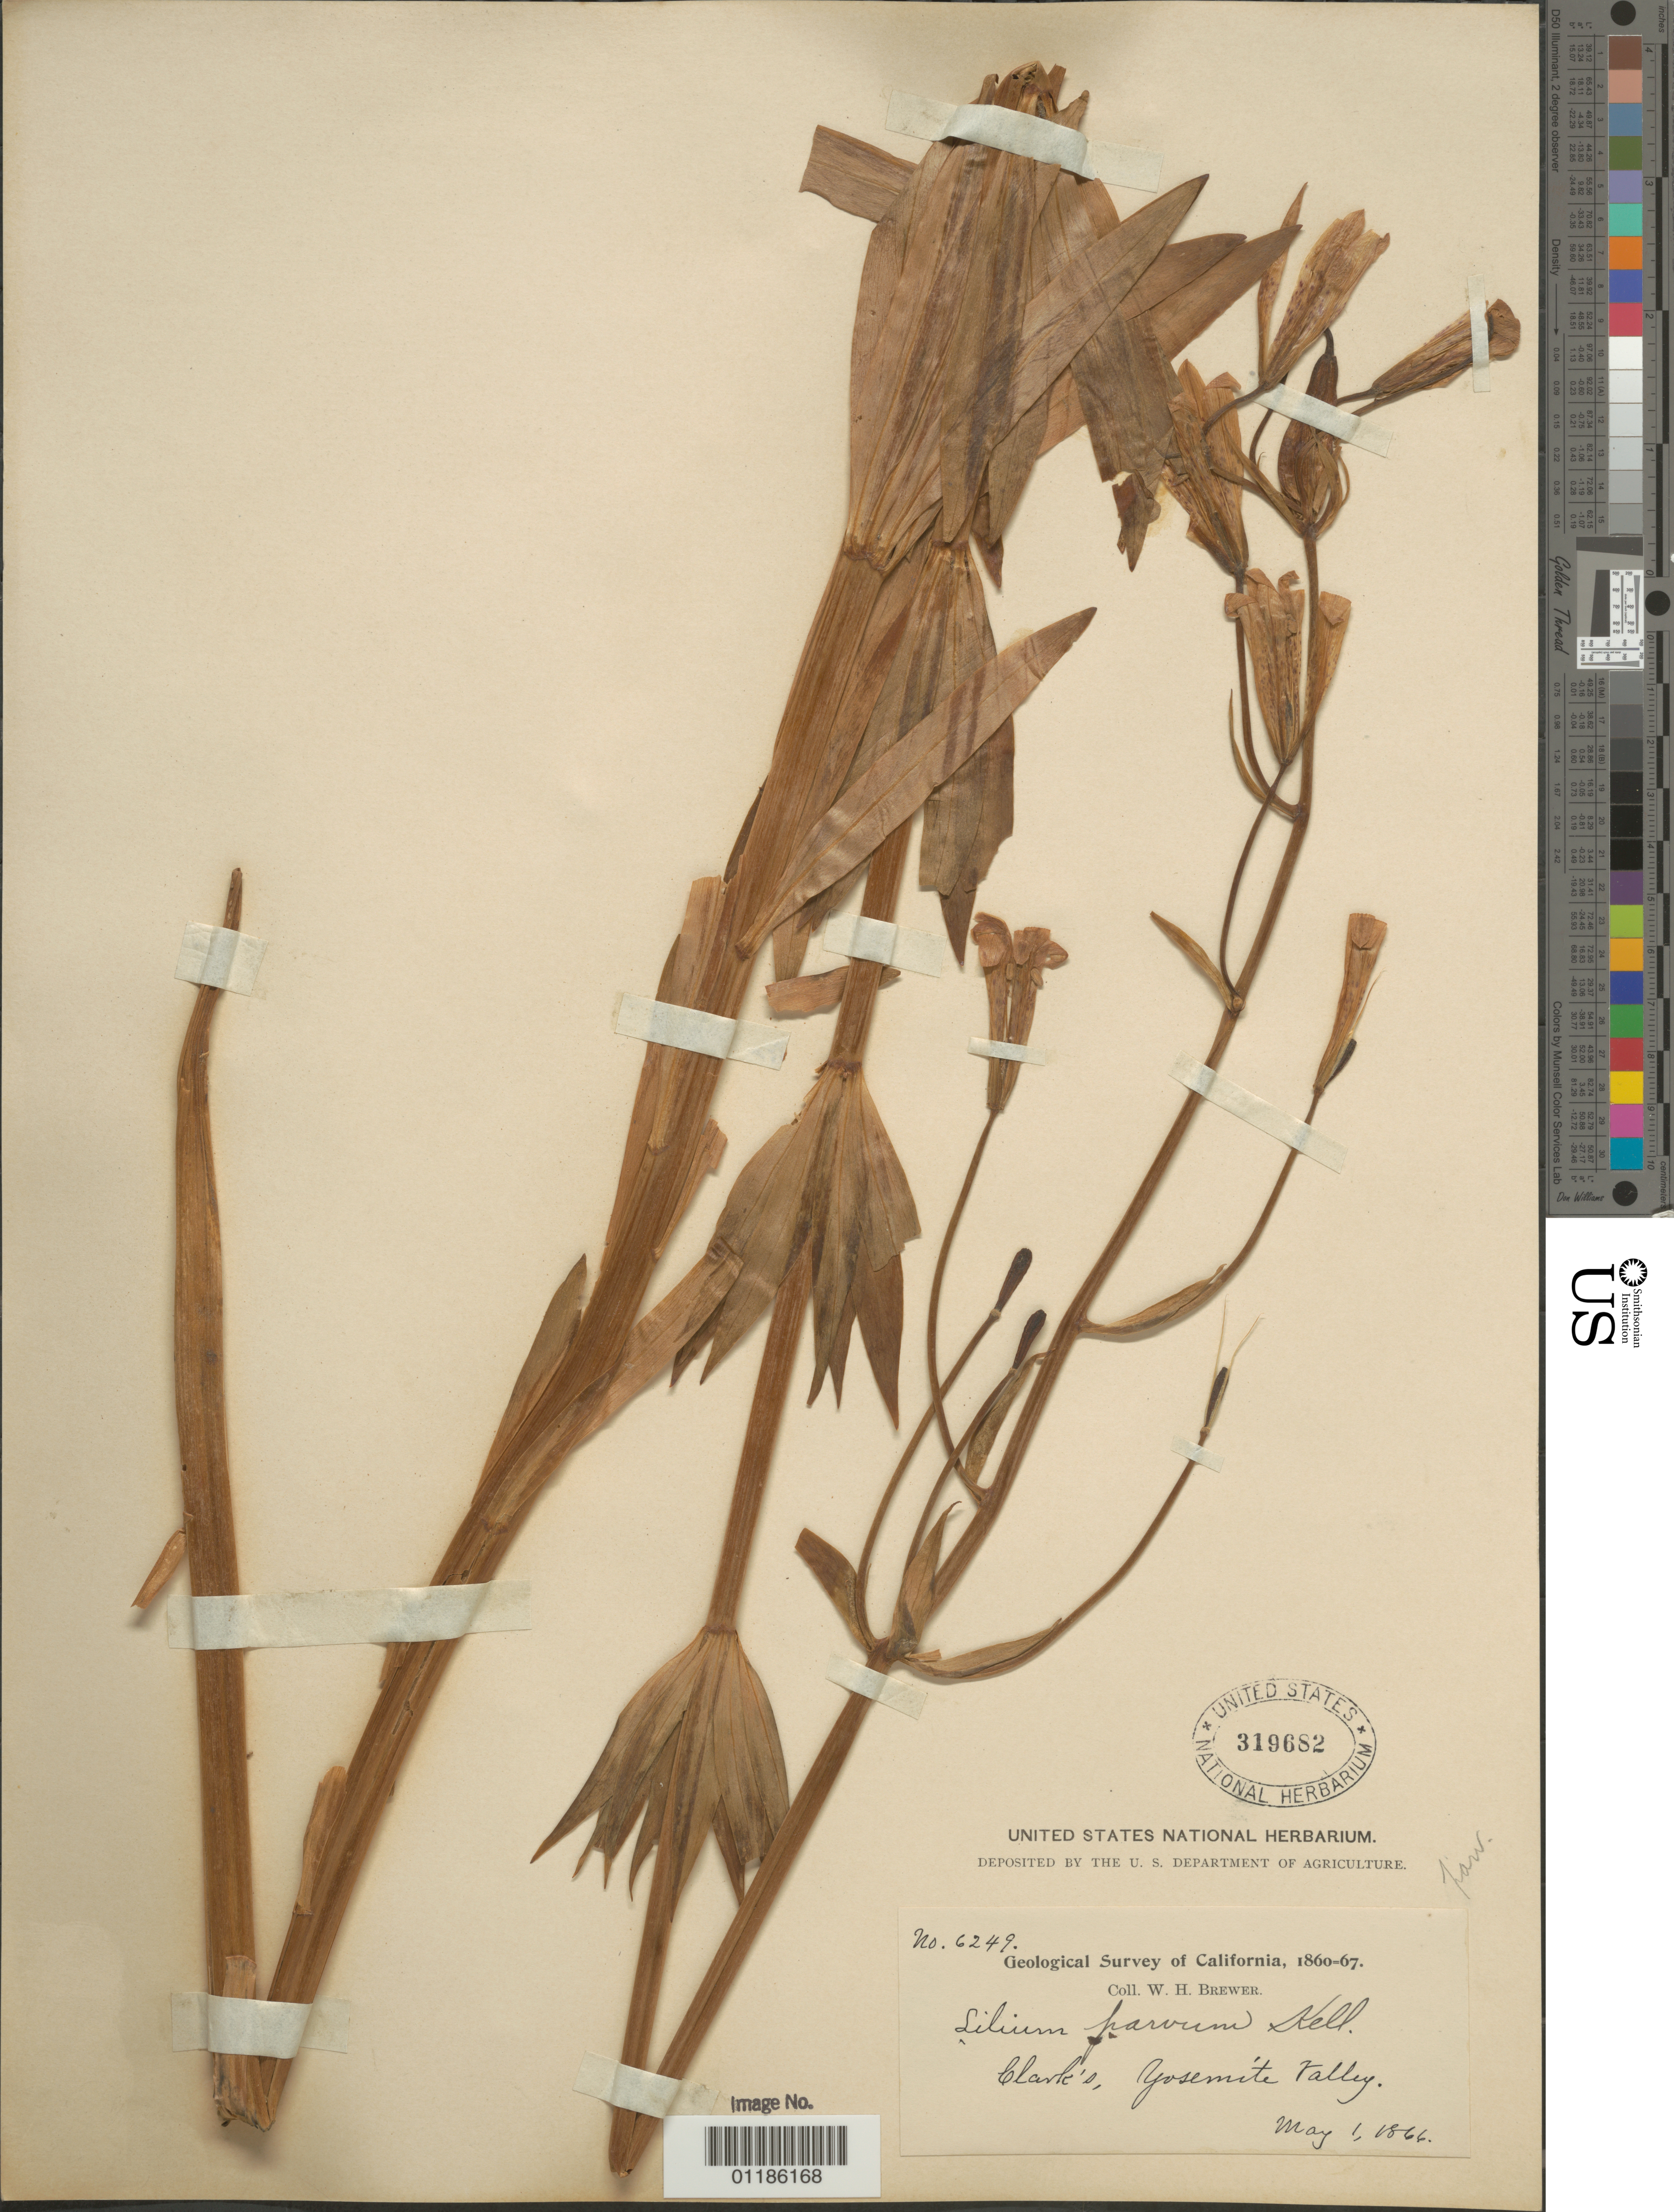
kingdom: Plantae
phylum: Tracheophyta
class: Liliopsida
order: Liliales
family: Liliaceae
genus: Lilium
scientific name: Lilium parvum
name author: Kellogg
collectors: W. H. Brewer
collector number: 6249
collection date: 1866-05-01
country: United States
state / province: California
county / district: Mariposa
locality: Clark's, Yosemite Valley.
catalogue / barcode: US 319682